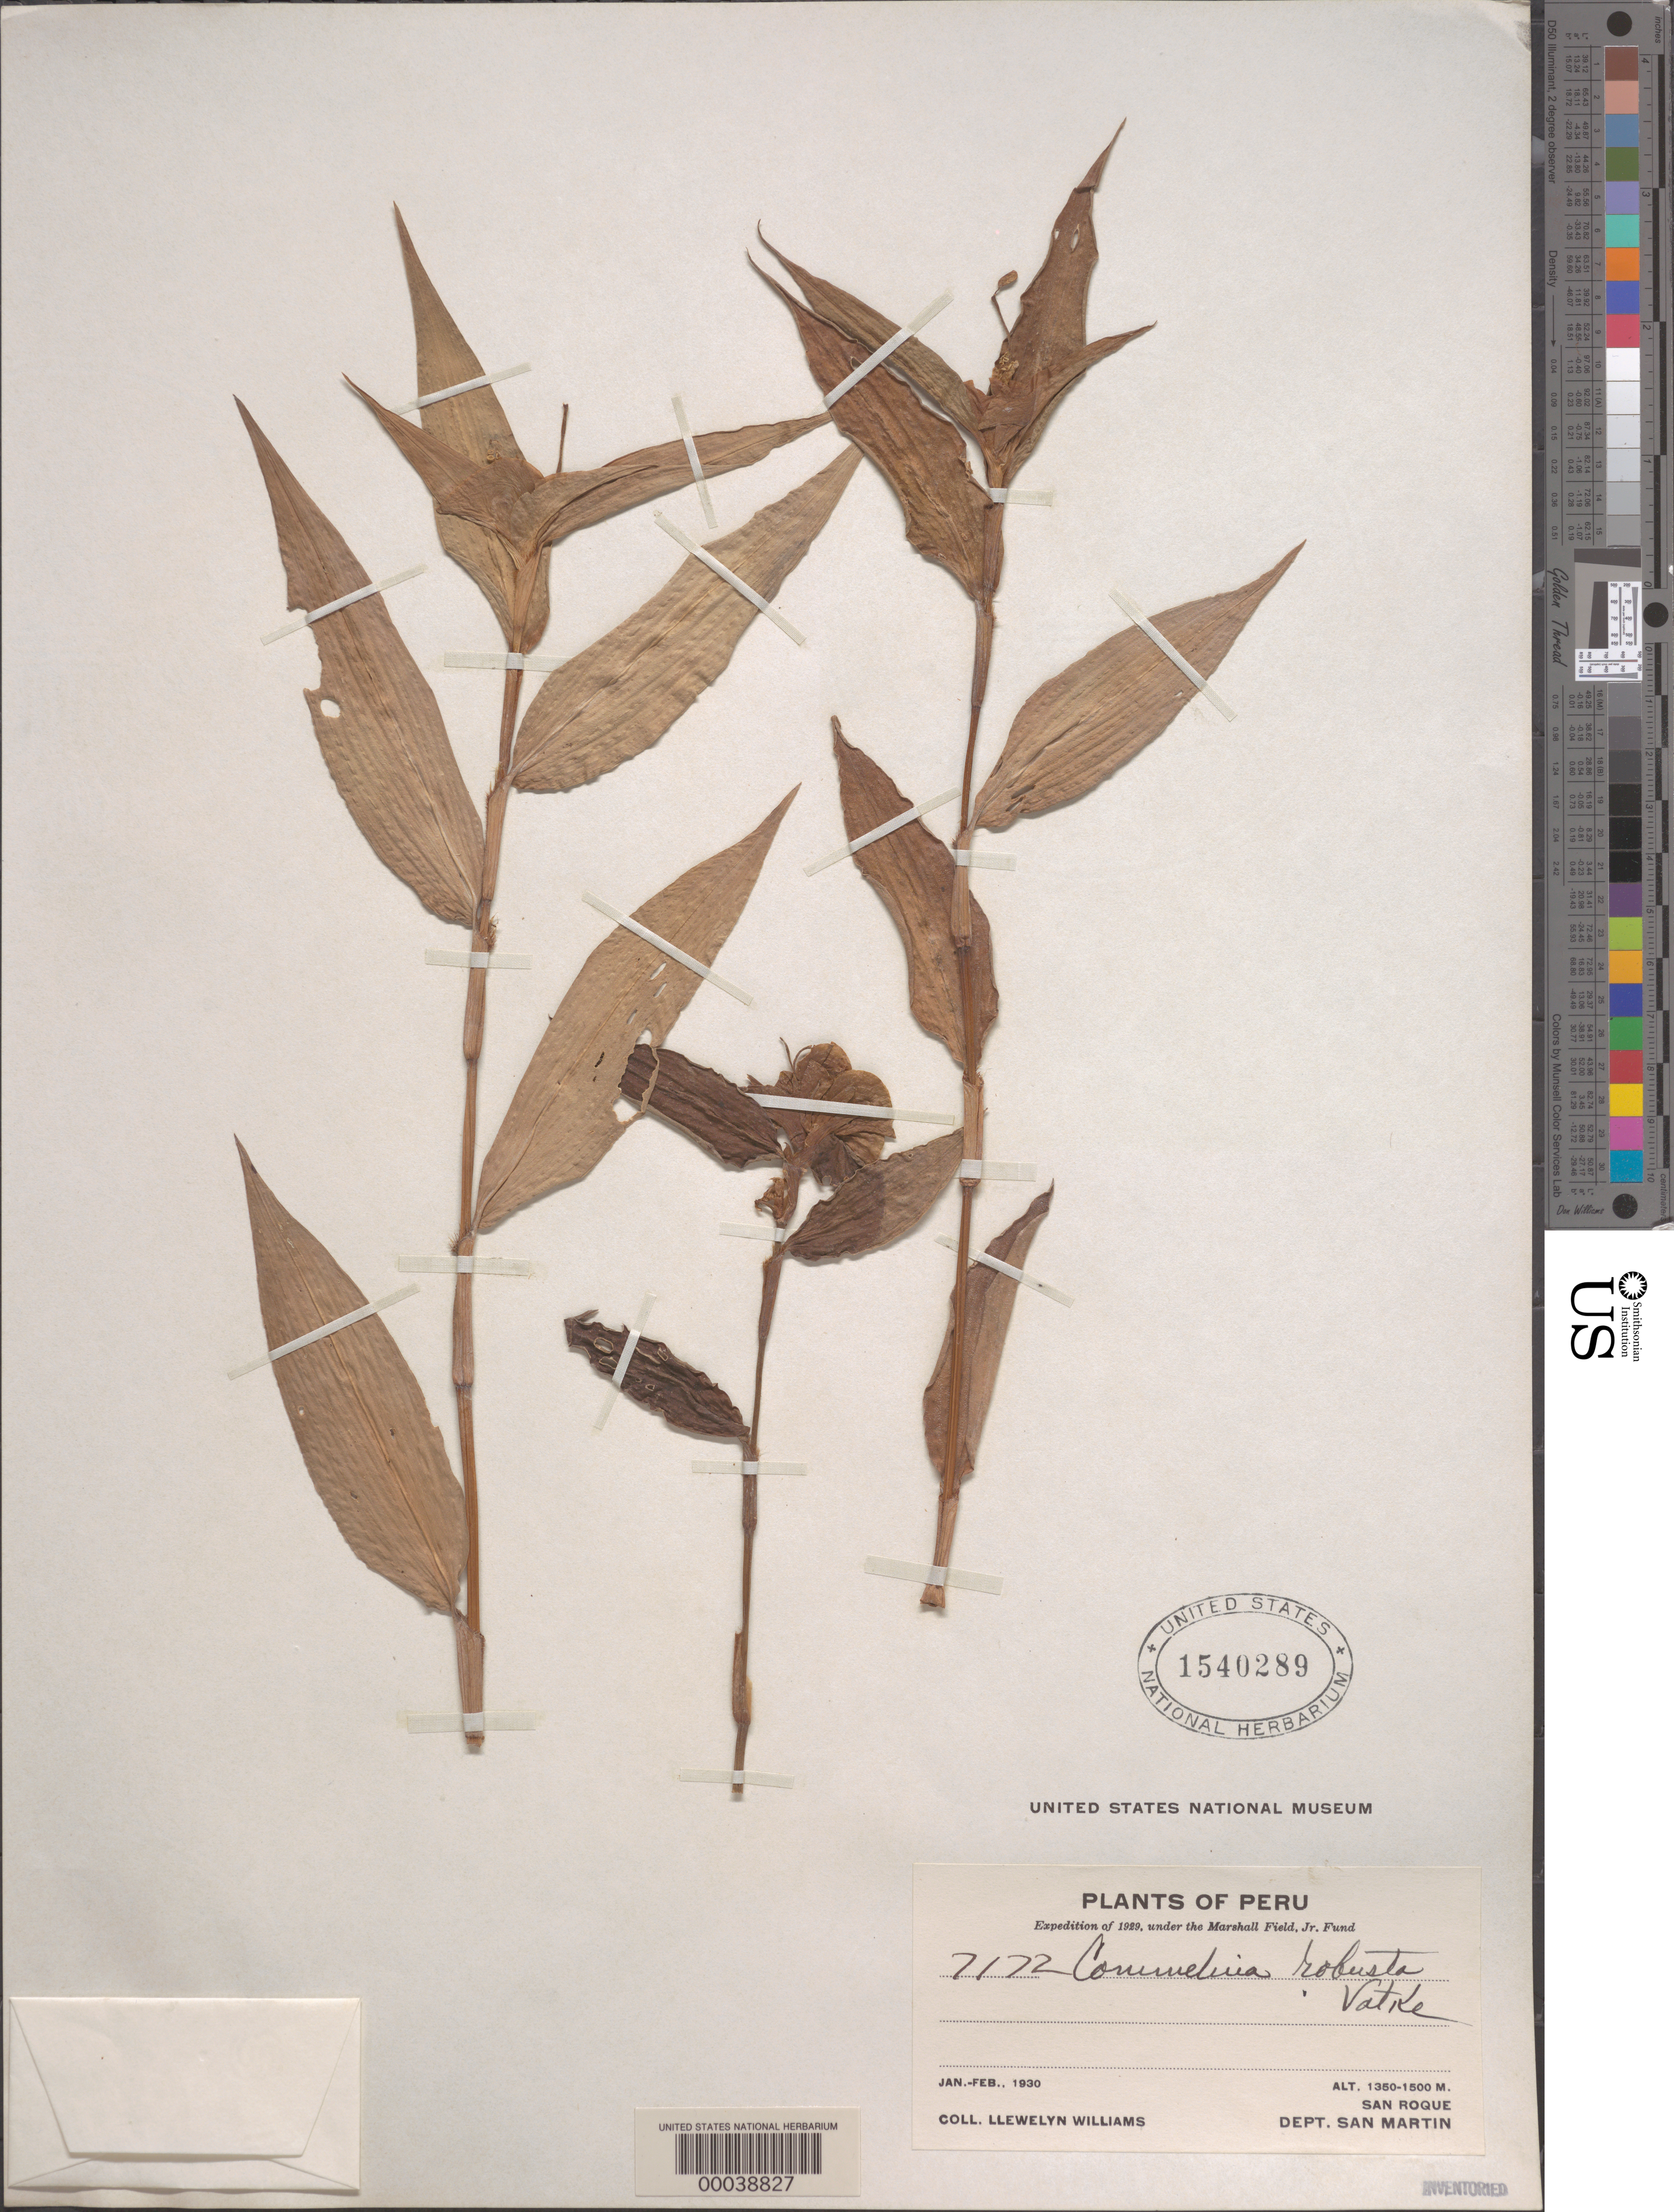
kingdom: Plantae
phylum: Tracheophyta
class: Liliopsida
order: Commelinales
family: Commelinaceae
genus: Commelina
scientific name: Commelina obliqua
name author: Vahl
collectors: Ll. Williams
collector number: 7172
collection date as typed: Jan 1930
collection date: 1930-01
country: Peru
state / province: San Martín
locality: San roque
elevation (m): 1350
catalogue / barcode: US 1540289